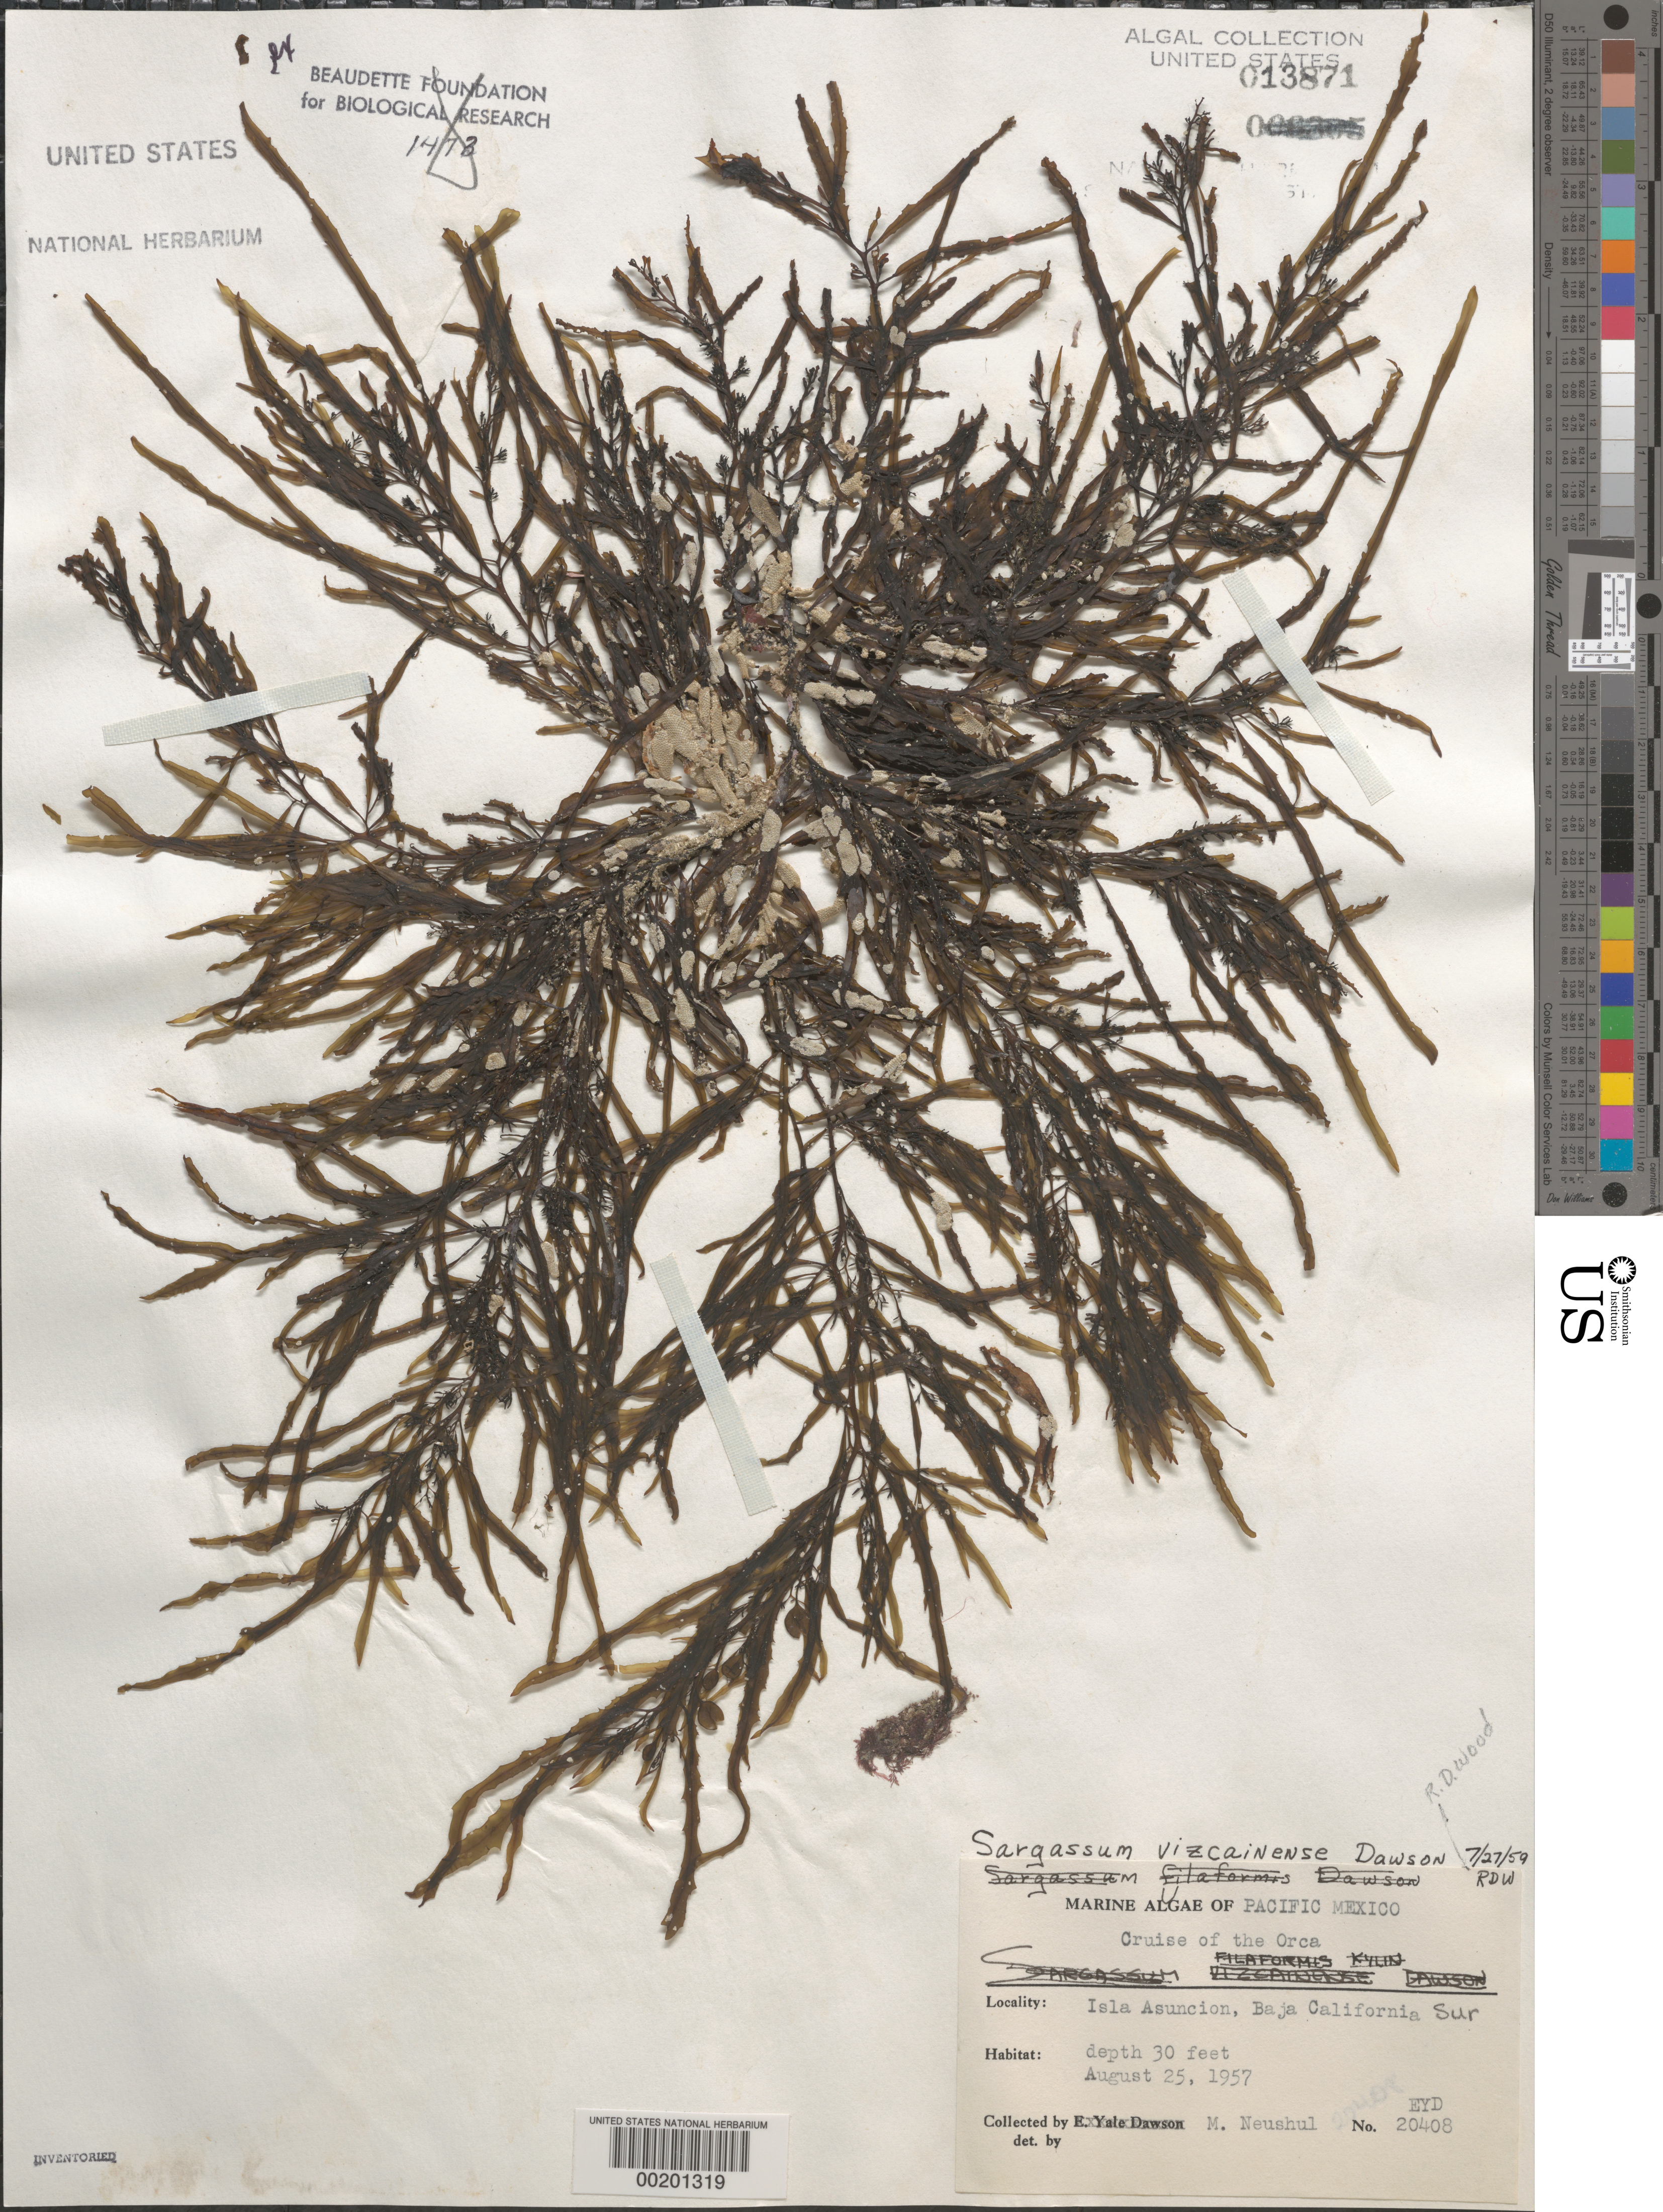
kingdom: Chromista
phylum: Ochrophyta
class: Phaeophyceae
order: Fucales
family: Sargassaceae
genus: Sargassum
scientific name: Sargassum vizcainense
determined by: Wood, R. D.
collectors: M. Neushul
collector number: EYD 20408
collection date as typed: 25 Aug 1957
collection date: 1957-08-25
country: Mexico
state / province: Baja California Sur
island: Isla Asuncion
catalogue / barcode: US 13871